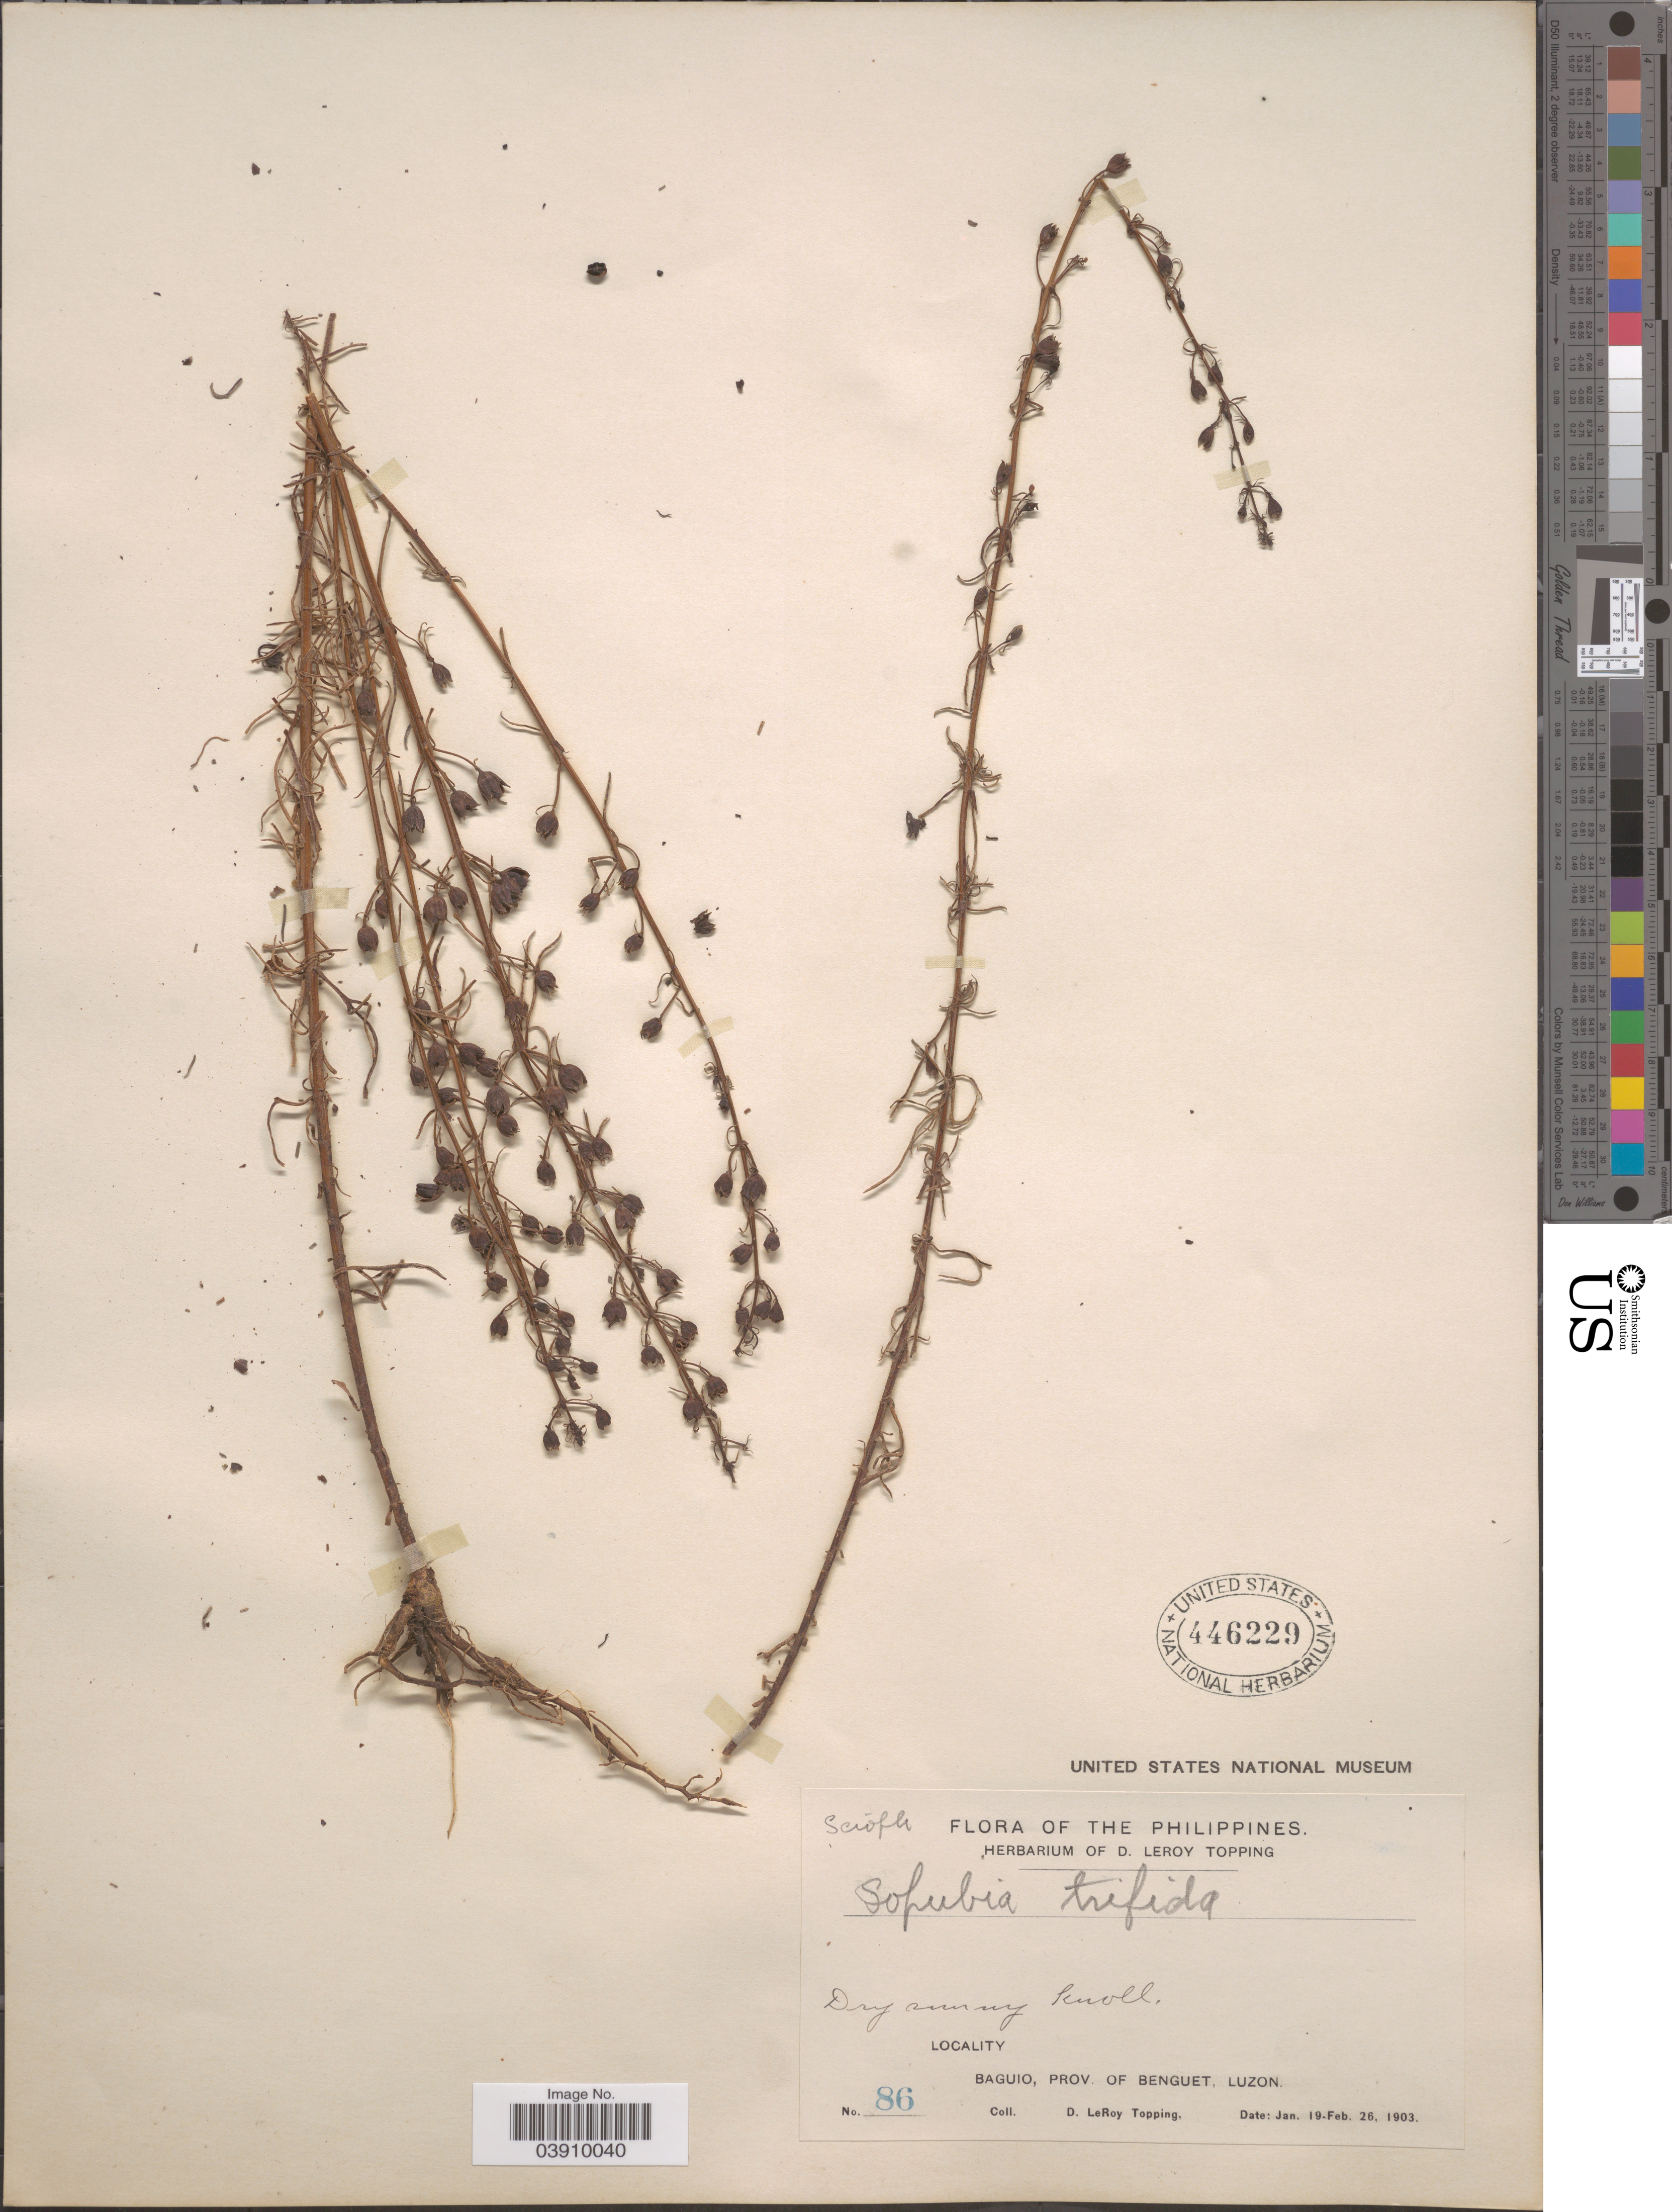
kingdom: Plantae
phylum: Tracheophyta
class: Magnoliopsida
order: Lamiales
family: Orobanchaceae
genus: Sopubia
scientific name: Sopubia trifida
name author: Buch.-Ham. ex D. Don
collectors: D. L. Topping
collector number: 86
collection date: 1903-01-19/1903-02-26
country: Philippines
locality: Baguio, Prov. of Benguet, Luzon.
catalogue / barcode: US 446229